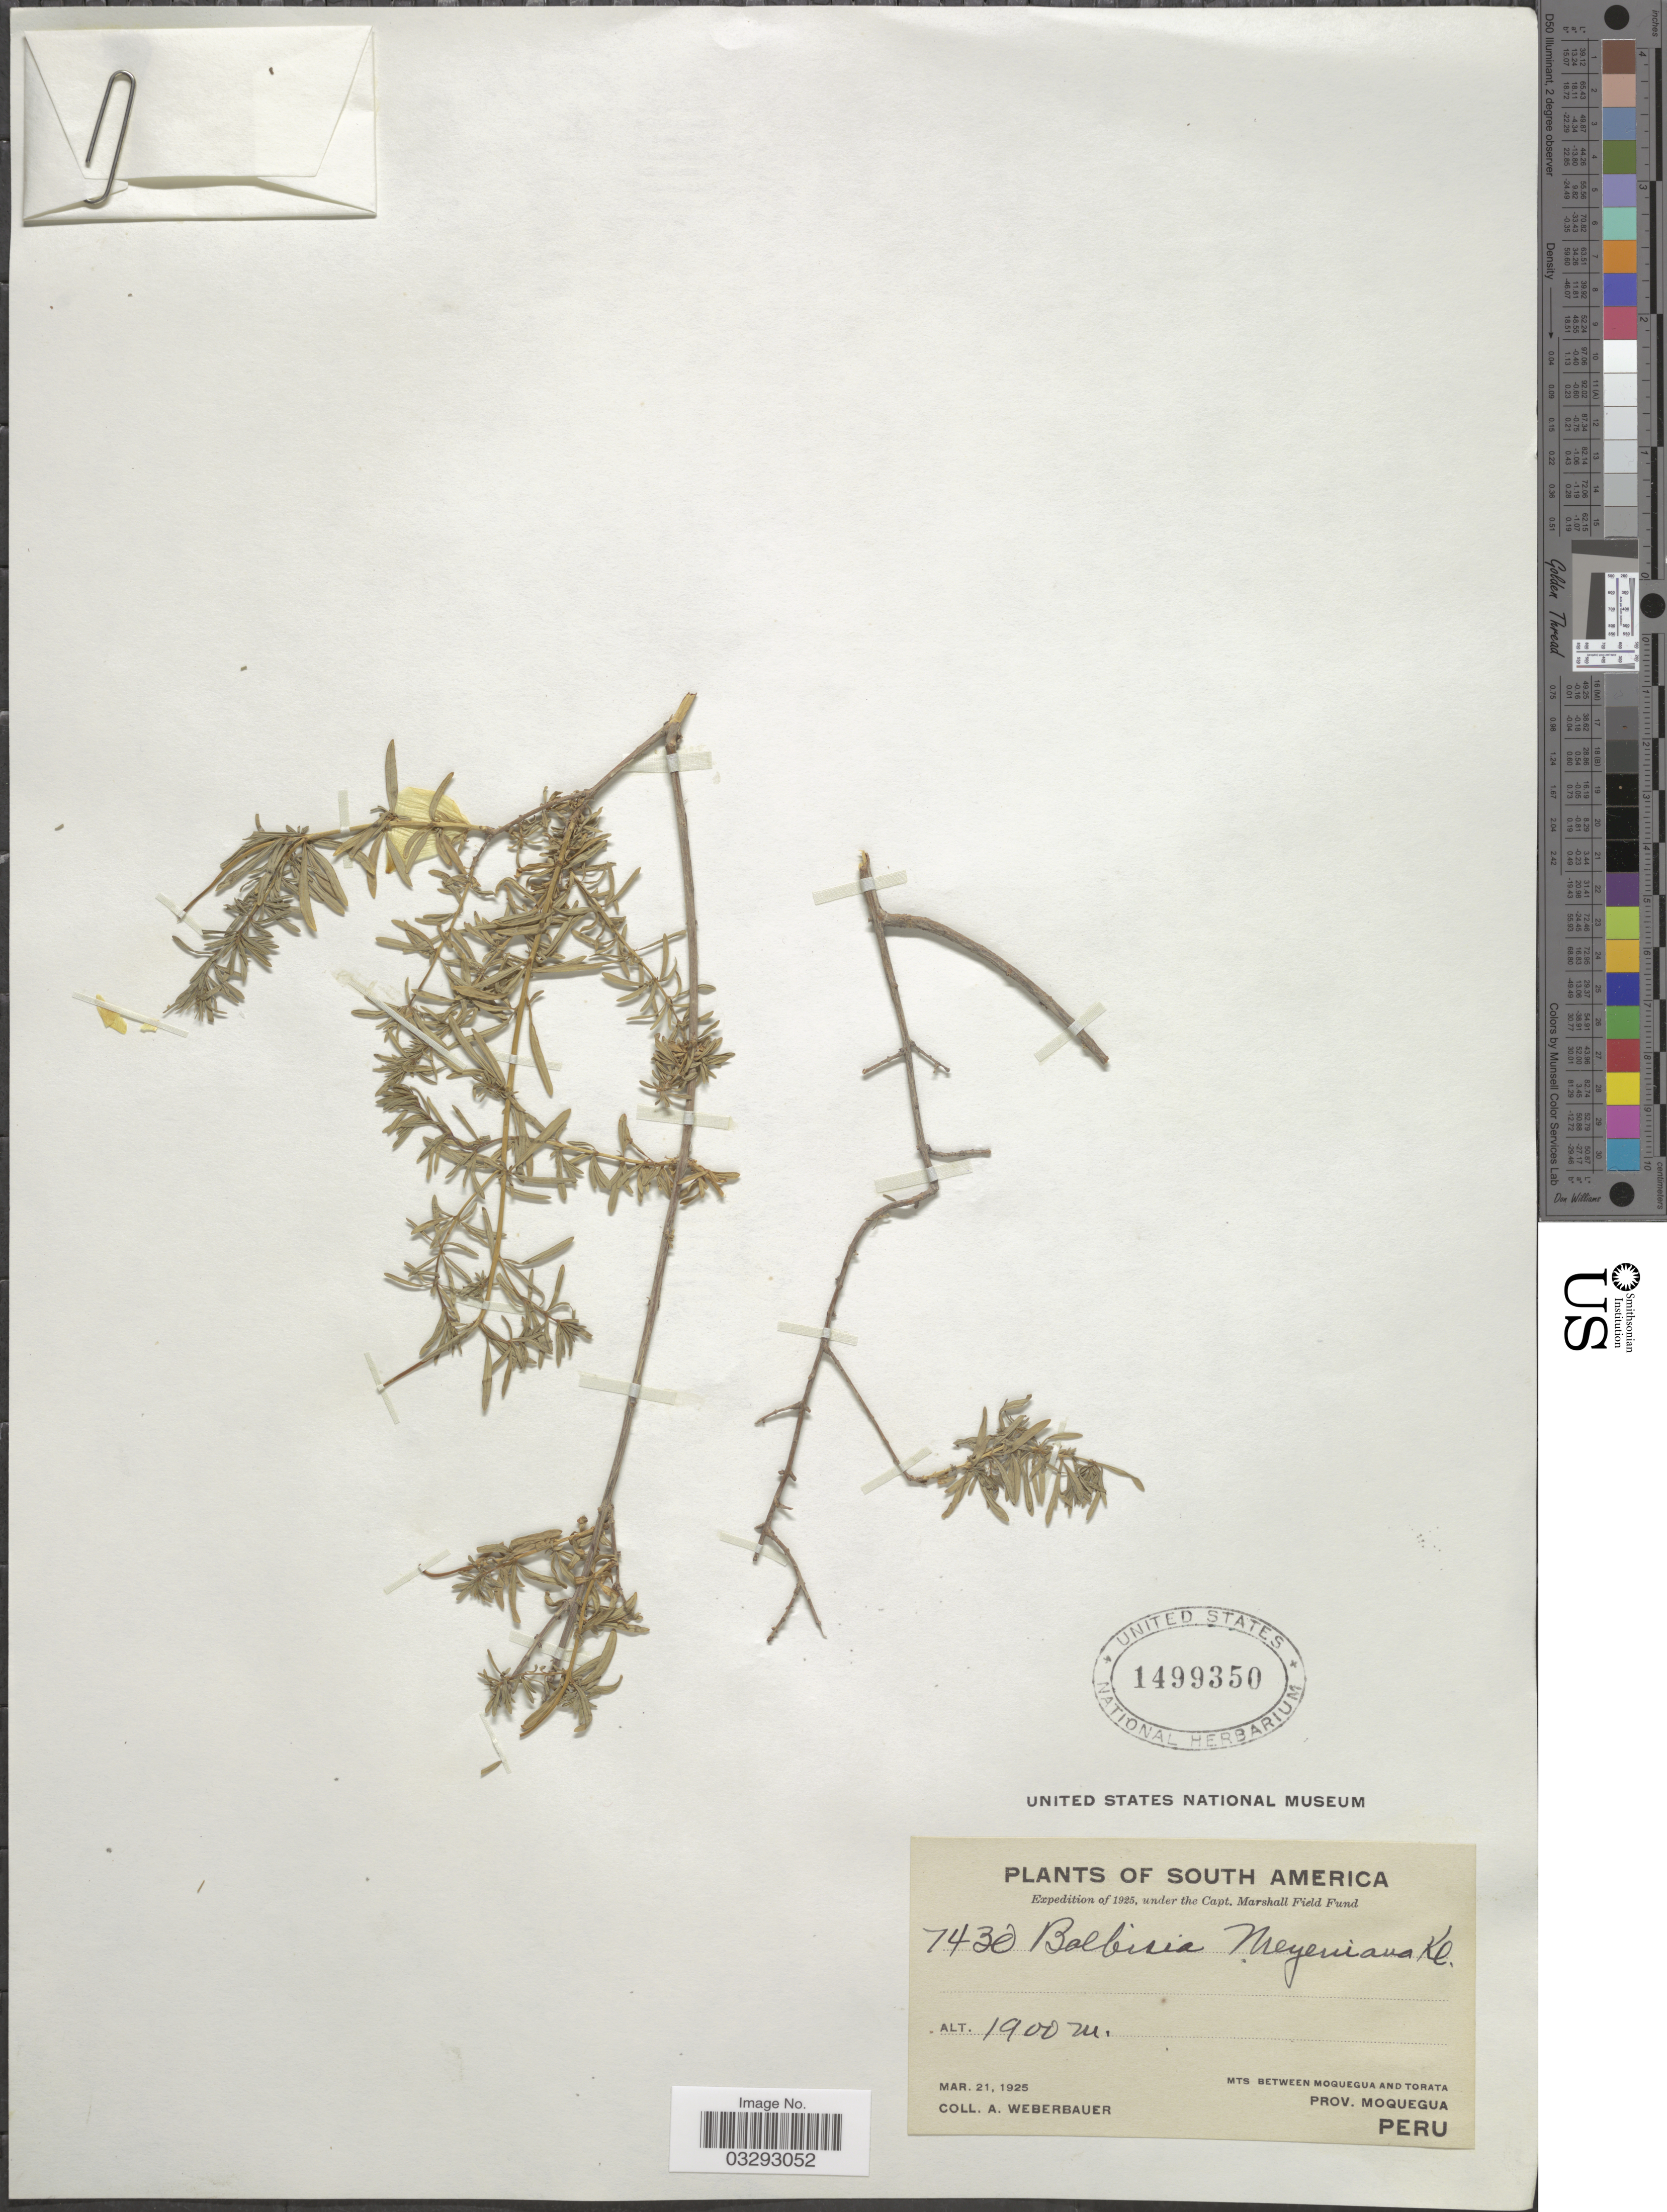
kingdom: Plantae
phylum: Tracheophyta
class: Magnoliopsida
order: Geraniales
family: Vivianiaceae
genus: Balbisia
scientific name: Balbisia meyeniana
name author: Klotzsch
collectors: A. Weberbauer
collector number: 7430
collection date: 1925-03-21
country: Peru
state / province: Moquegua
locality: Mts between Moquegua and Torata.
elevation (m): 1900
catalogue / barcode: US 1499350